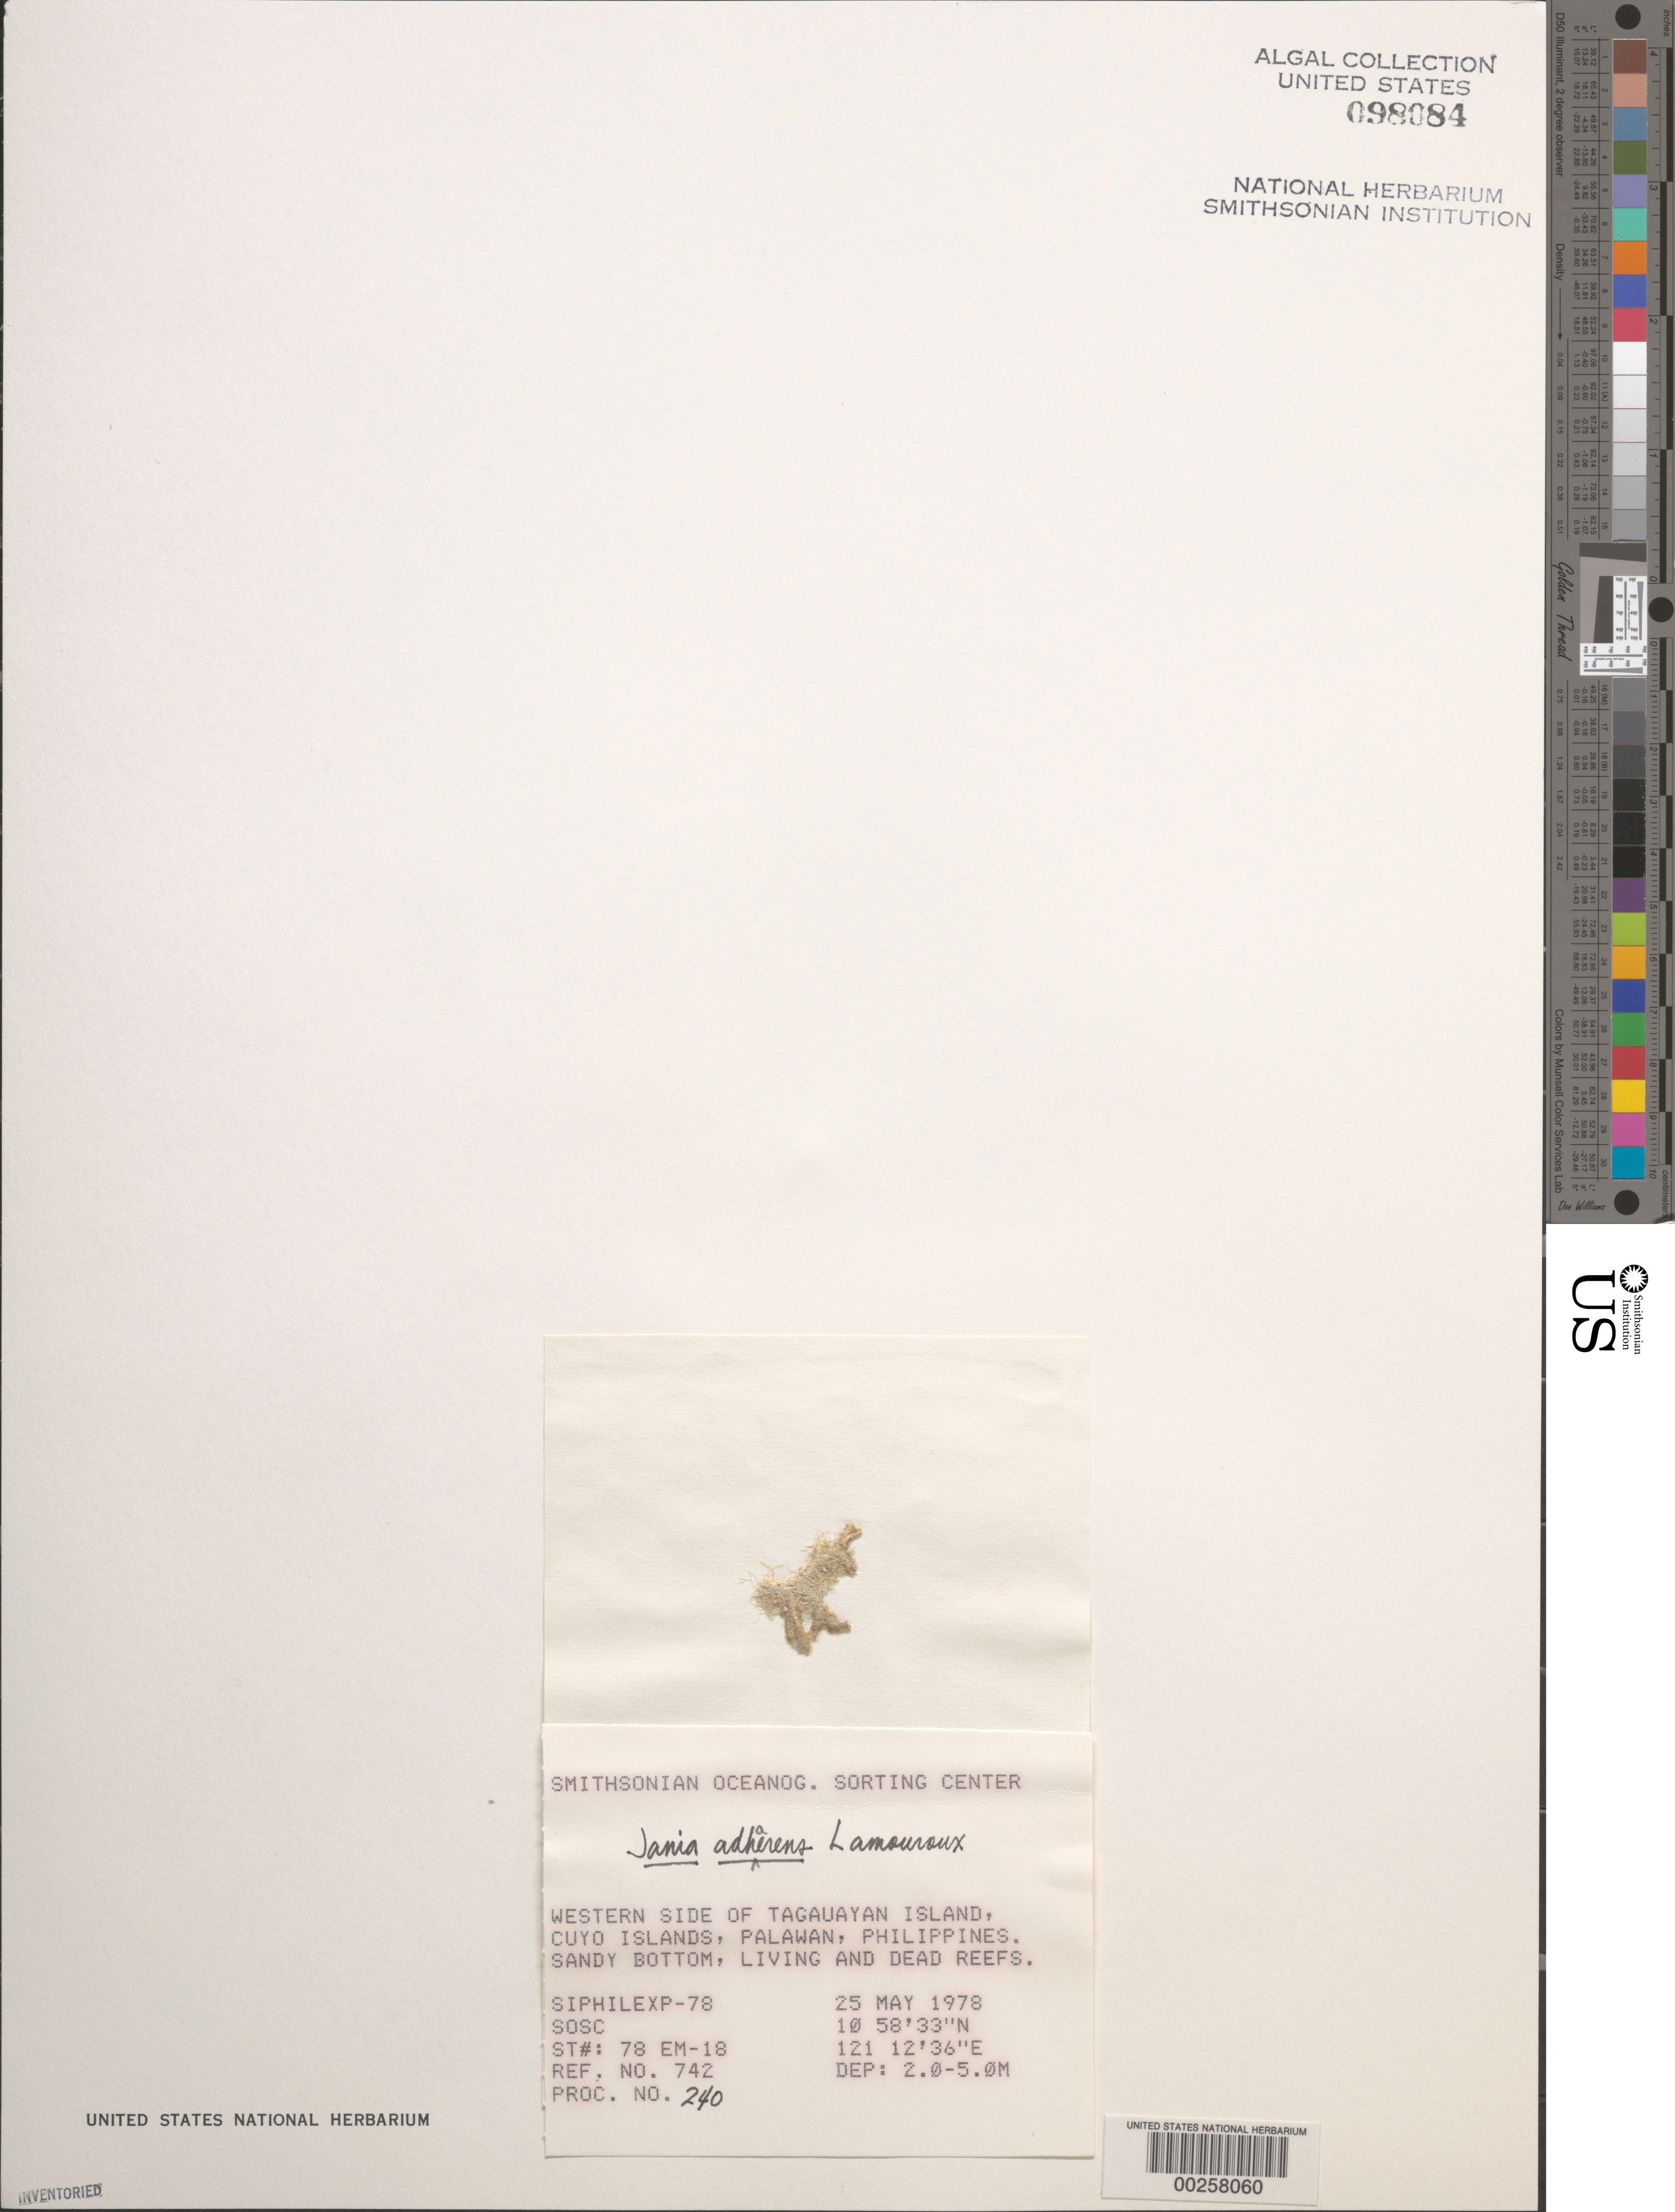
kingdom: Plantae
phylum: Rhodophyta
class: Florideophyceae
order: Corallinales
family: Corallinaceae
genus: Jania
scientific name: Jania pedunculatum var. adhaerens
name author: (J.V.Lamouroux) A.S.Harvey et al.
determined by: Algae name updating Project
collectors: SOSC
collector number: Station 78 Em-18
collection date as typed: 25 May 1978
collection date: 1978-05-25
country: Philippines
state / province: Mimaropa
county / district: Palawan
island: Tagauayan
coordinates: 10 58' 33" N, 121 12' 36" E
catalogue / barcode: US 98084